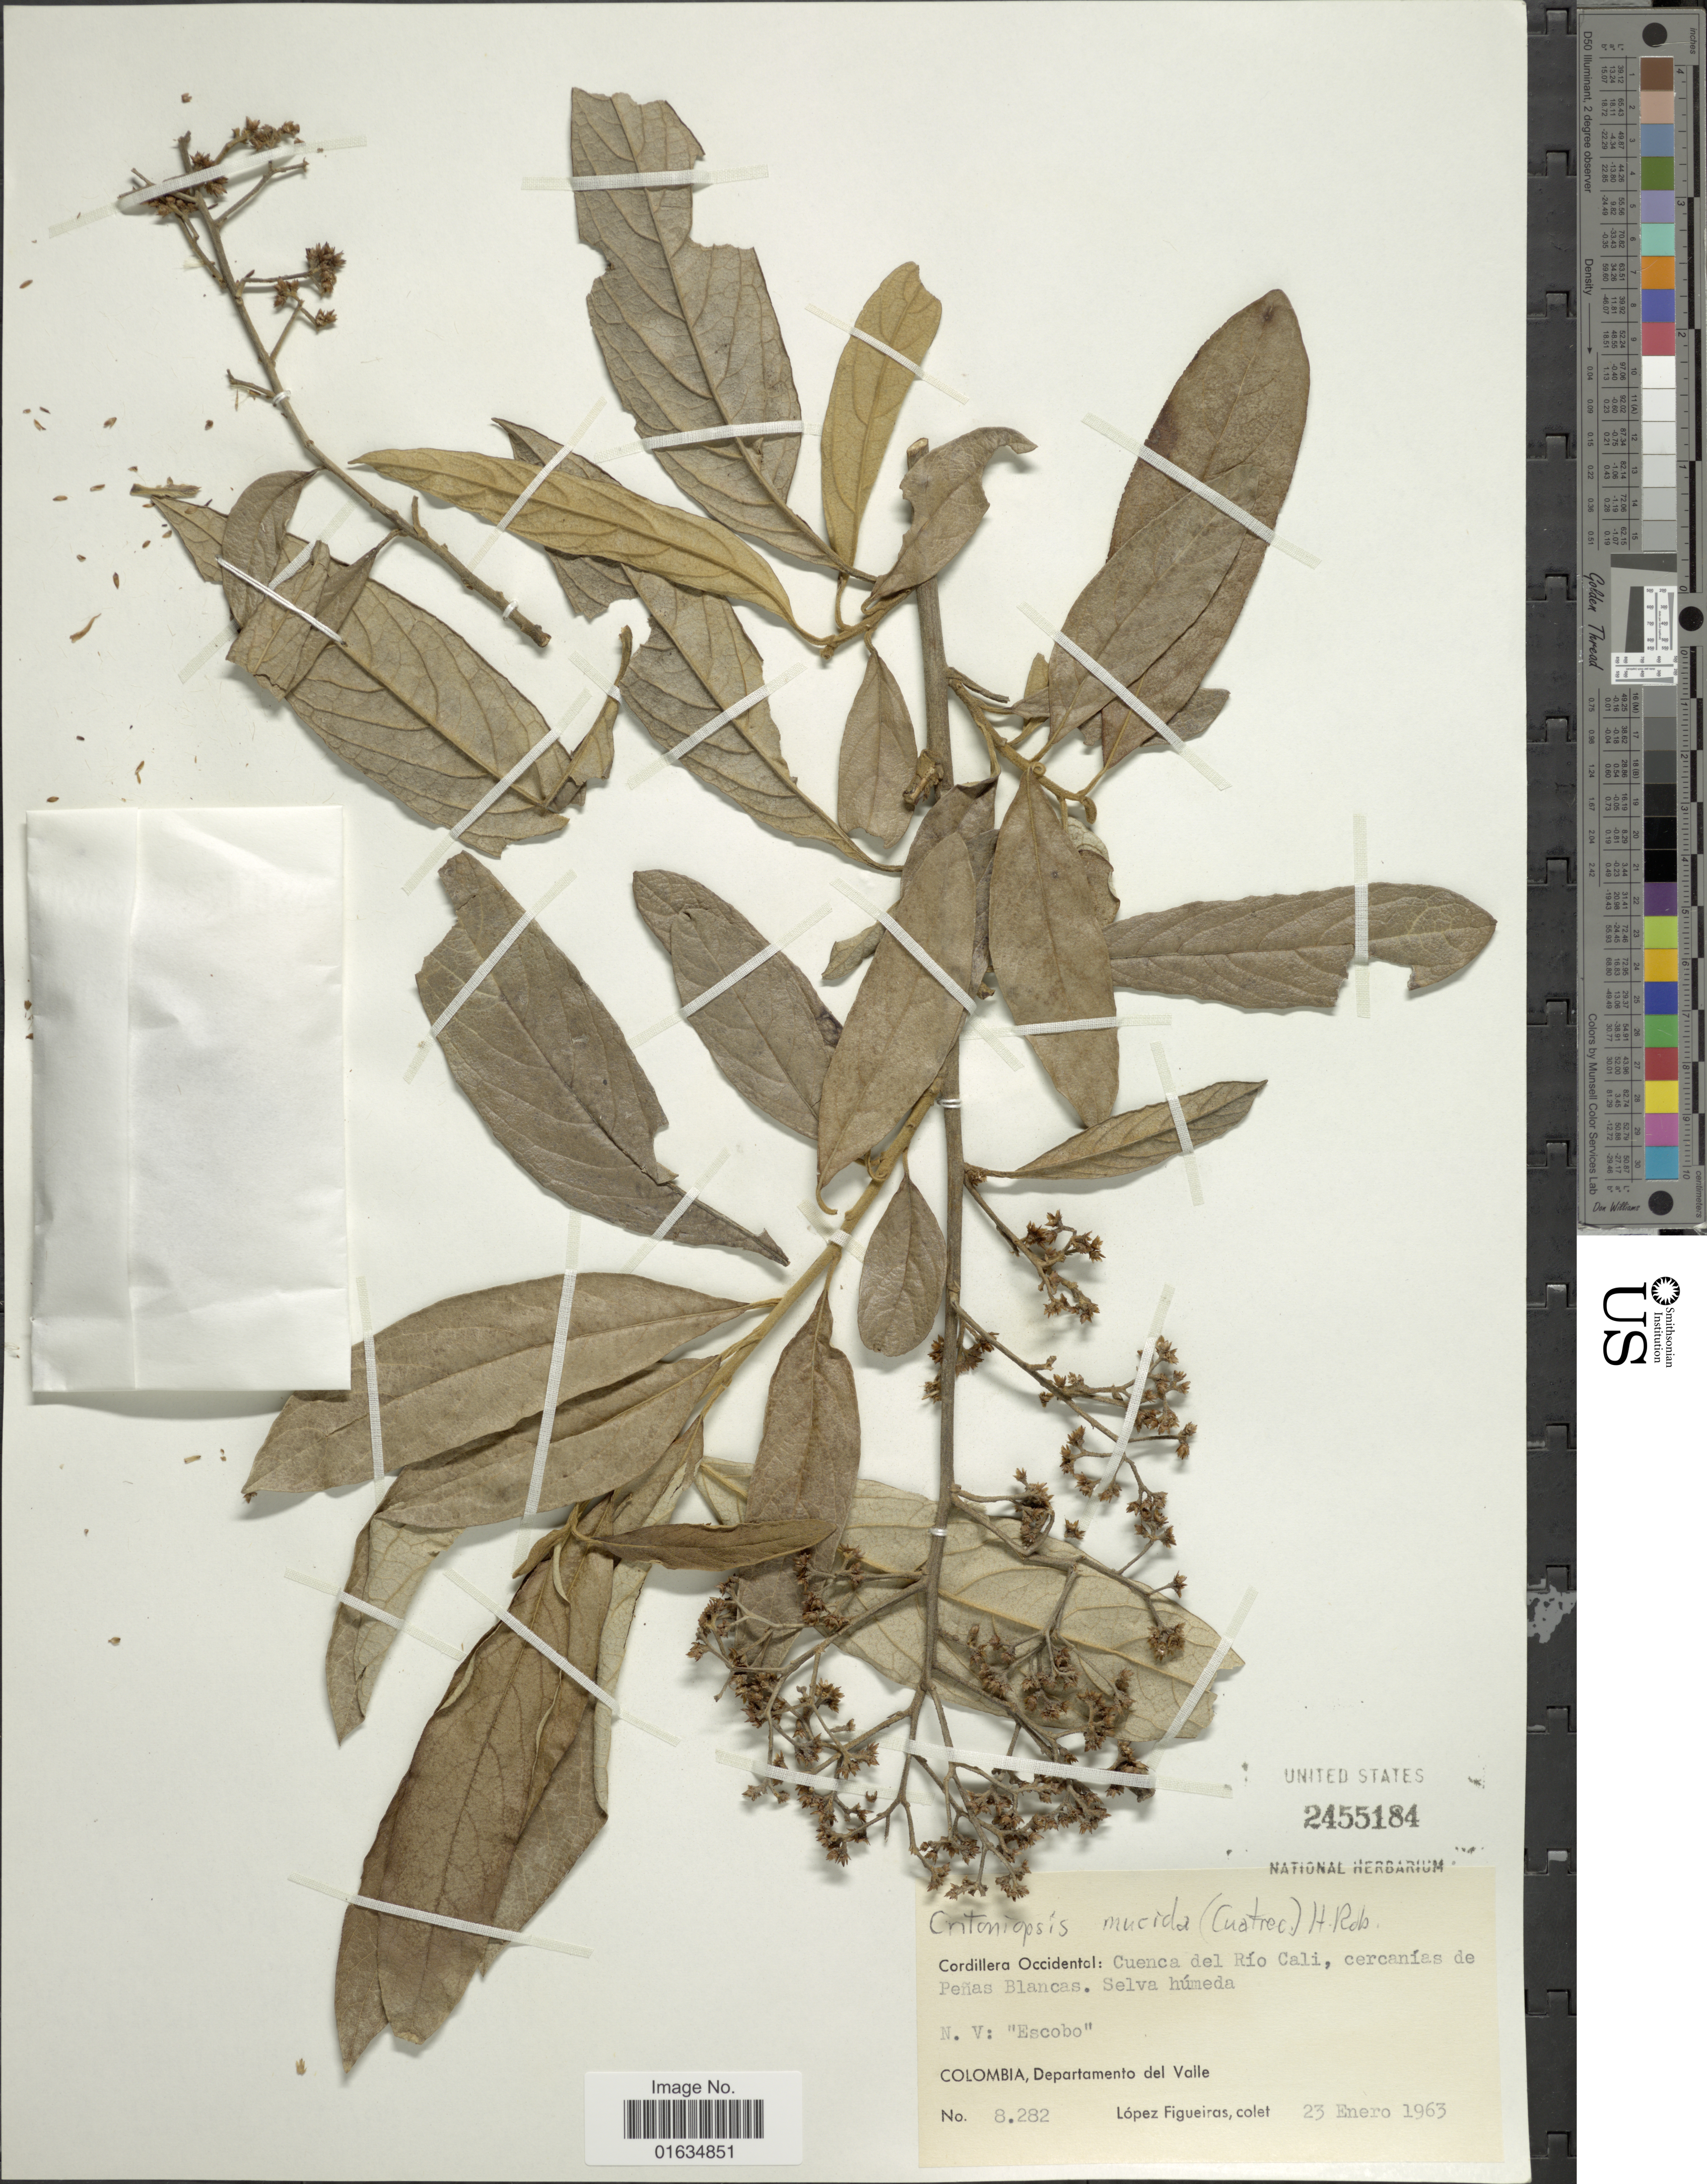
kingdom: Plantae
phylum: Tracheophyta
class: Magnoliopsida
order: Asterales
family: Asteraceae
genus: Critoniopsis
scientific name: Critoniopsis mucida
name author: (Cuatrec.) H. Rob.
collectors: M. López Figueiras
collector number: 8282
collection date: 1963-01-23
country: Colombia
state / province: Valle del Cauca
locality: Cordillera Occidental, Cuenca del Rio Cali, cercanias de Penas Blancas, Departamento del Valle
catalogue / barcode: US 2455184